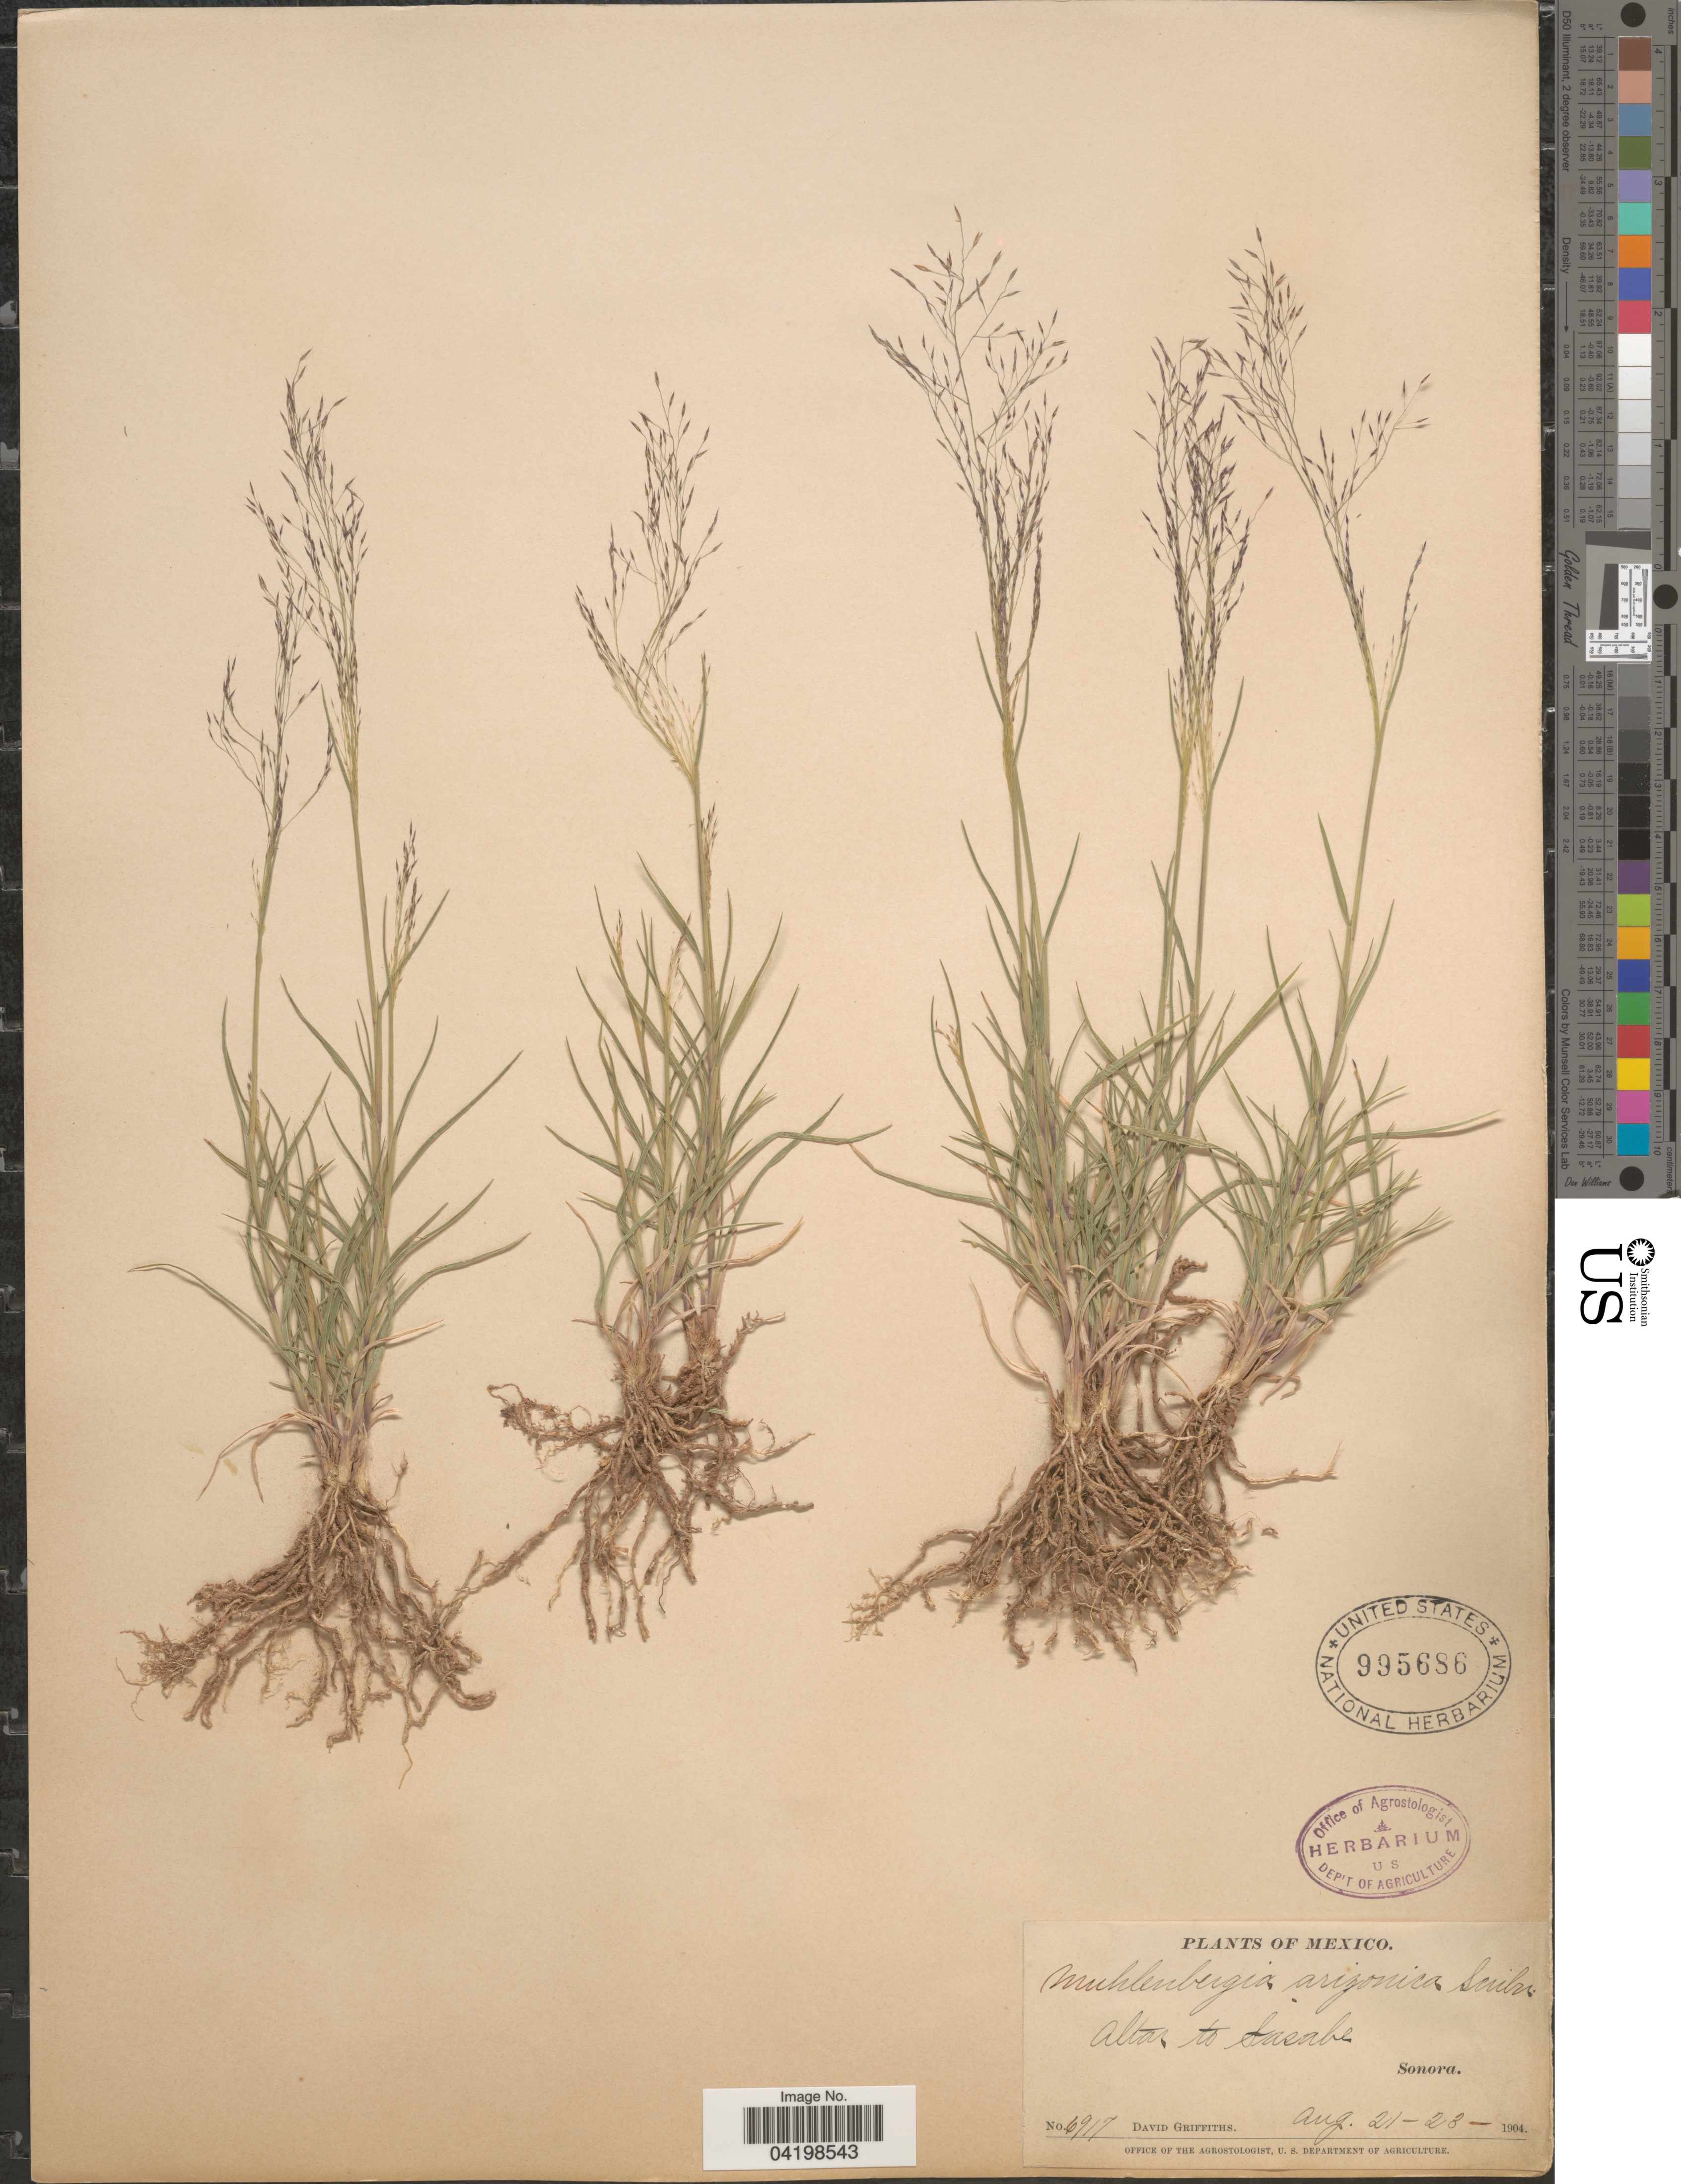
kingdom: Plantae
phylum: Tracheophyta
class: Liliopsida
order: Poales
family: Poaceae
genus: Muhlenbergia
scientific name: Muhlenbergia arizonica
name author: Scribn.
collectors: D. Griffiths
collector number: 6917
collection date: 1904-08-21/1904-08-23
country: Mexico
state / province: Sonora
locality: Altar to Sasabe.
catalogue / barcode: US 995686